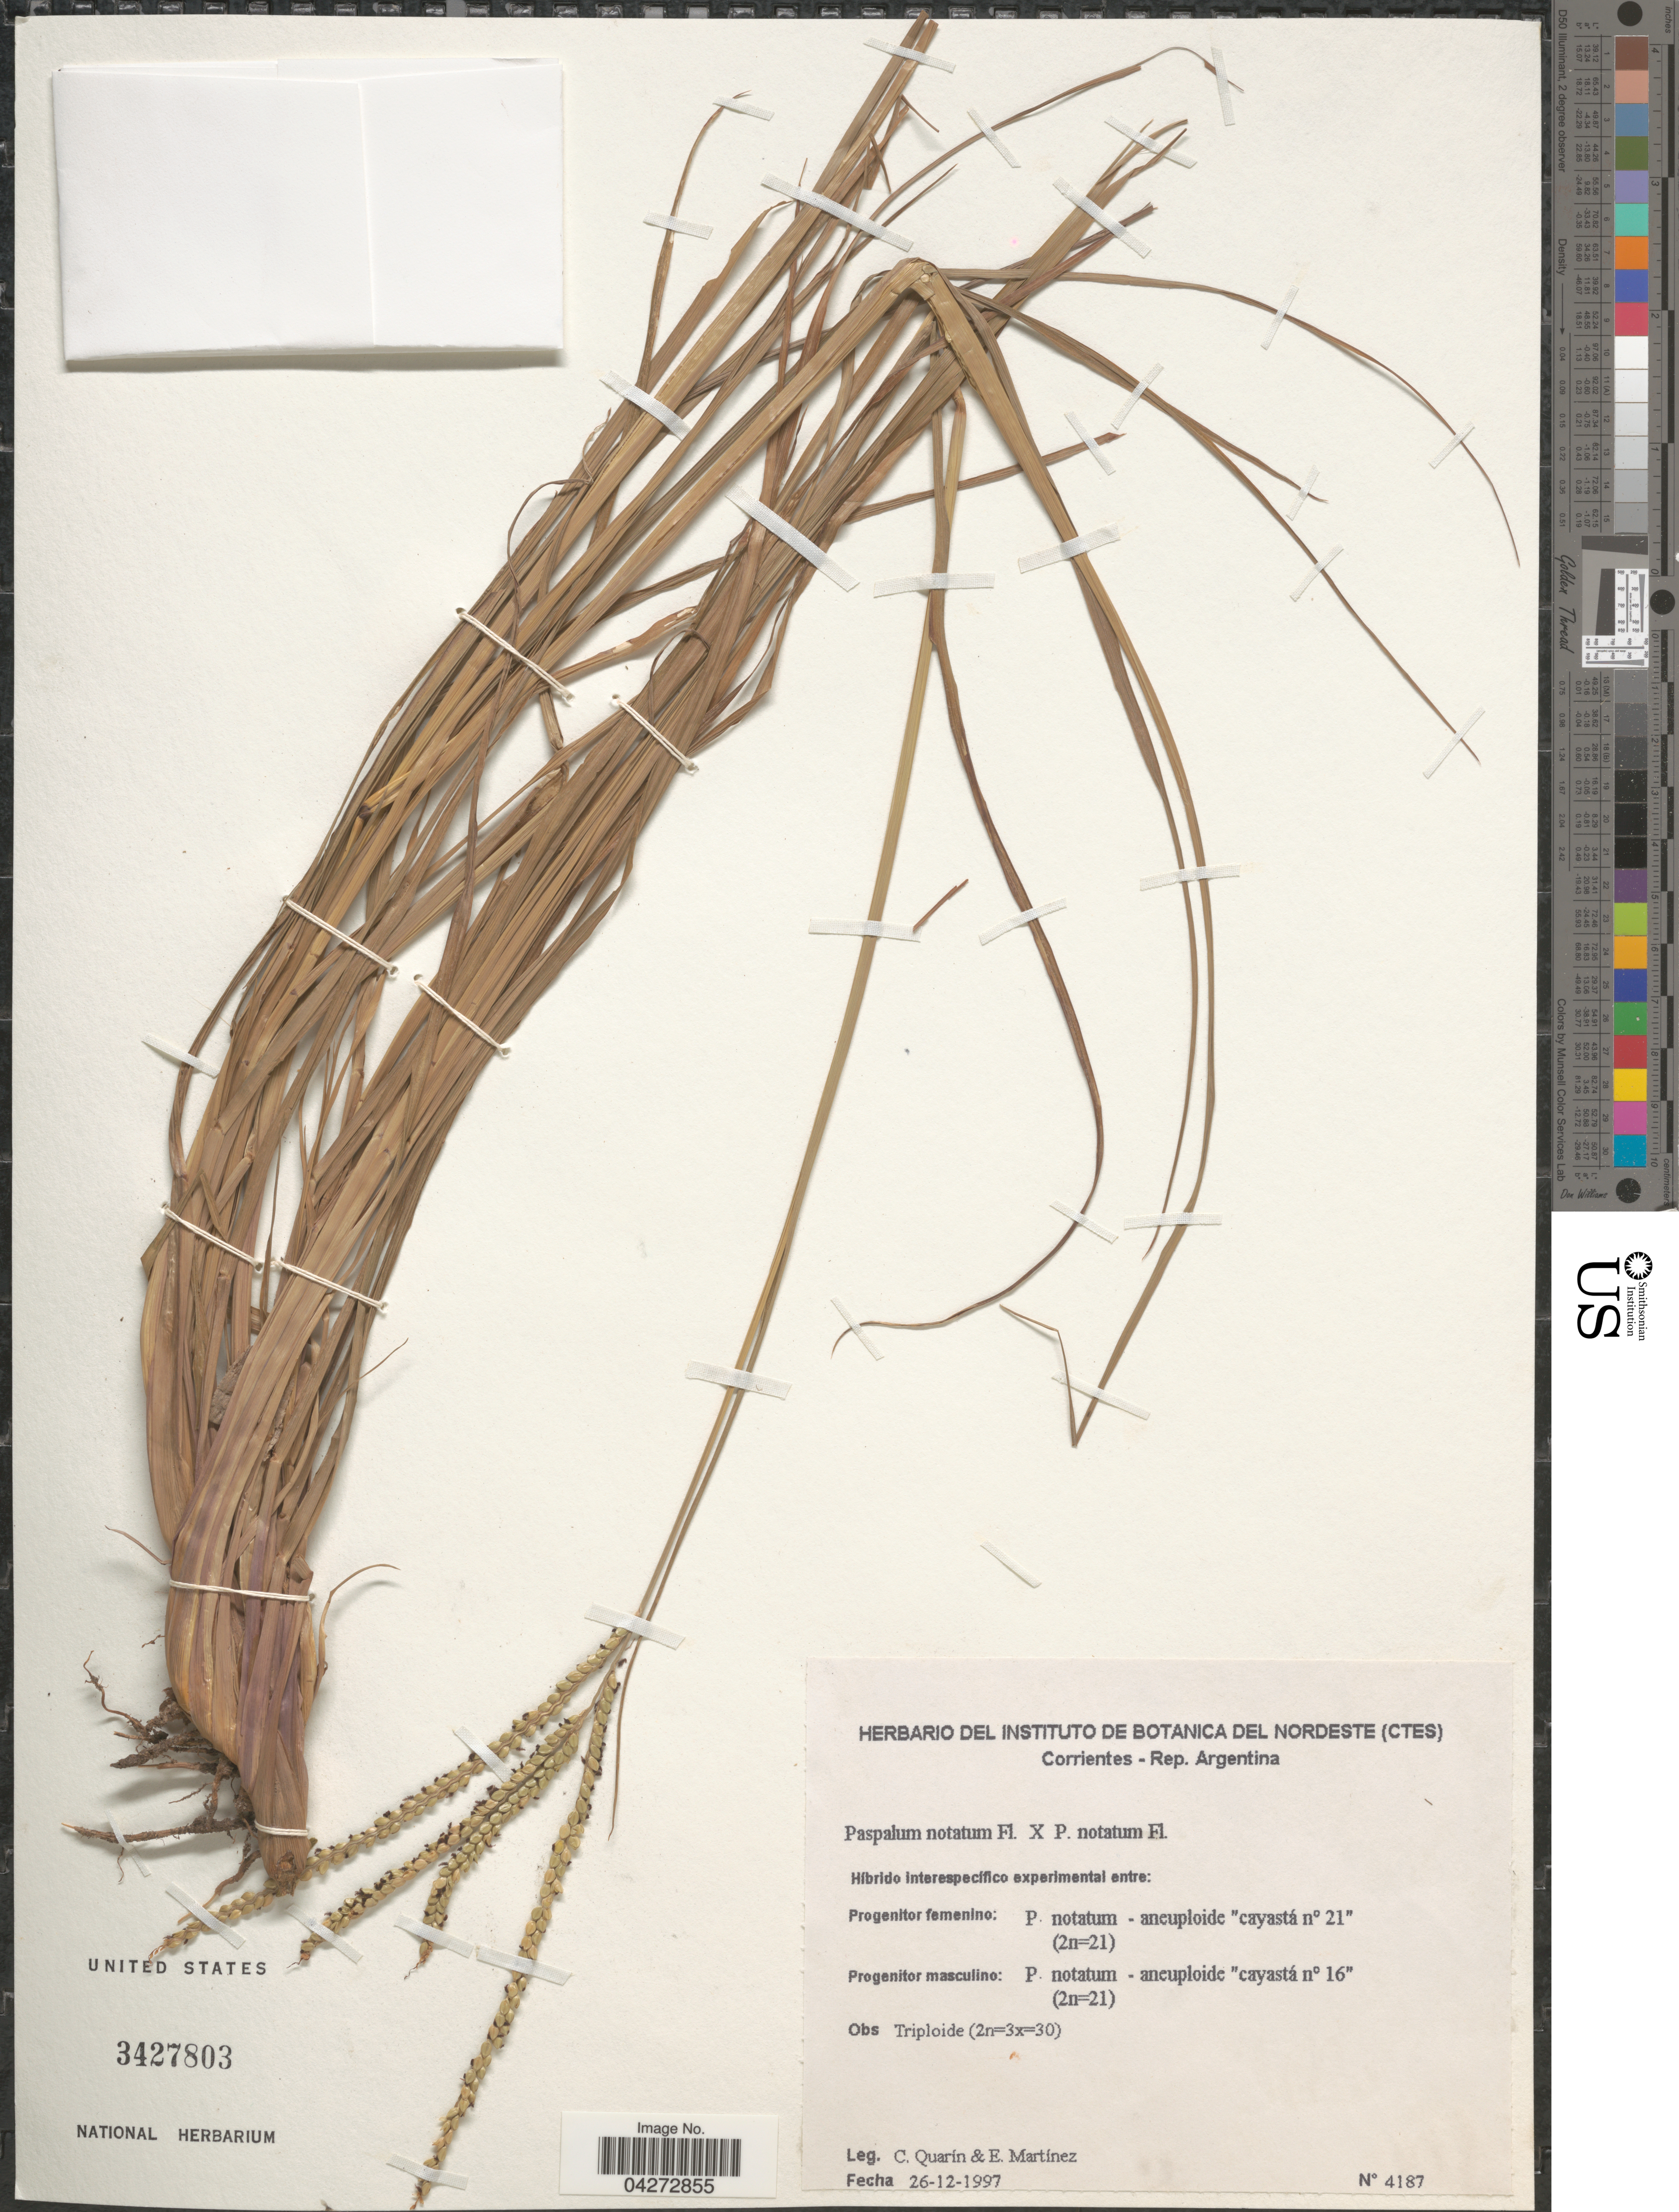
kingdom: Plantae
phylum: Tracheophyta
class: Liliopsida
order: Poales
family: Poaceae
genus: Paspalum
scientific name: Paspalum notatum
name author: Flüggé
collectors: C. Quarín & E. Martínez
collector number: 4187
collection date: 1997-12-26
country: Argentina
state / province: Corrientes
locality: Rep. Argentina.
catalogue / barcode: US 3427803